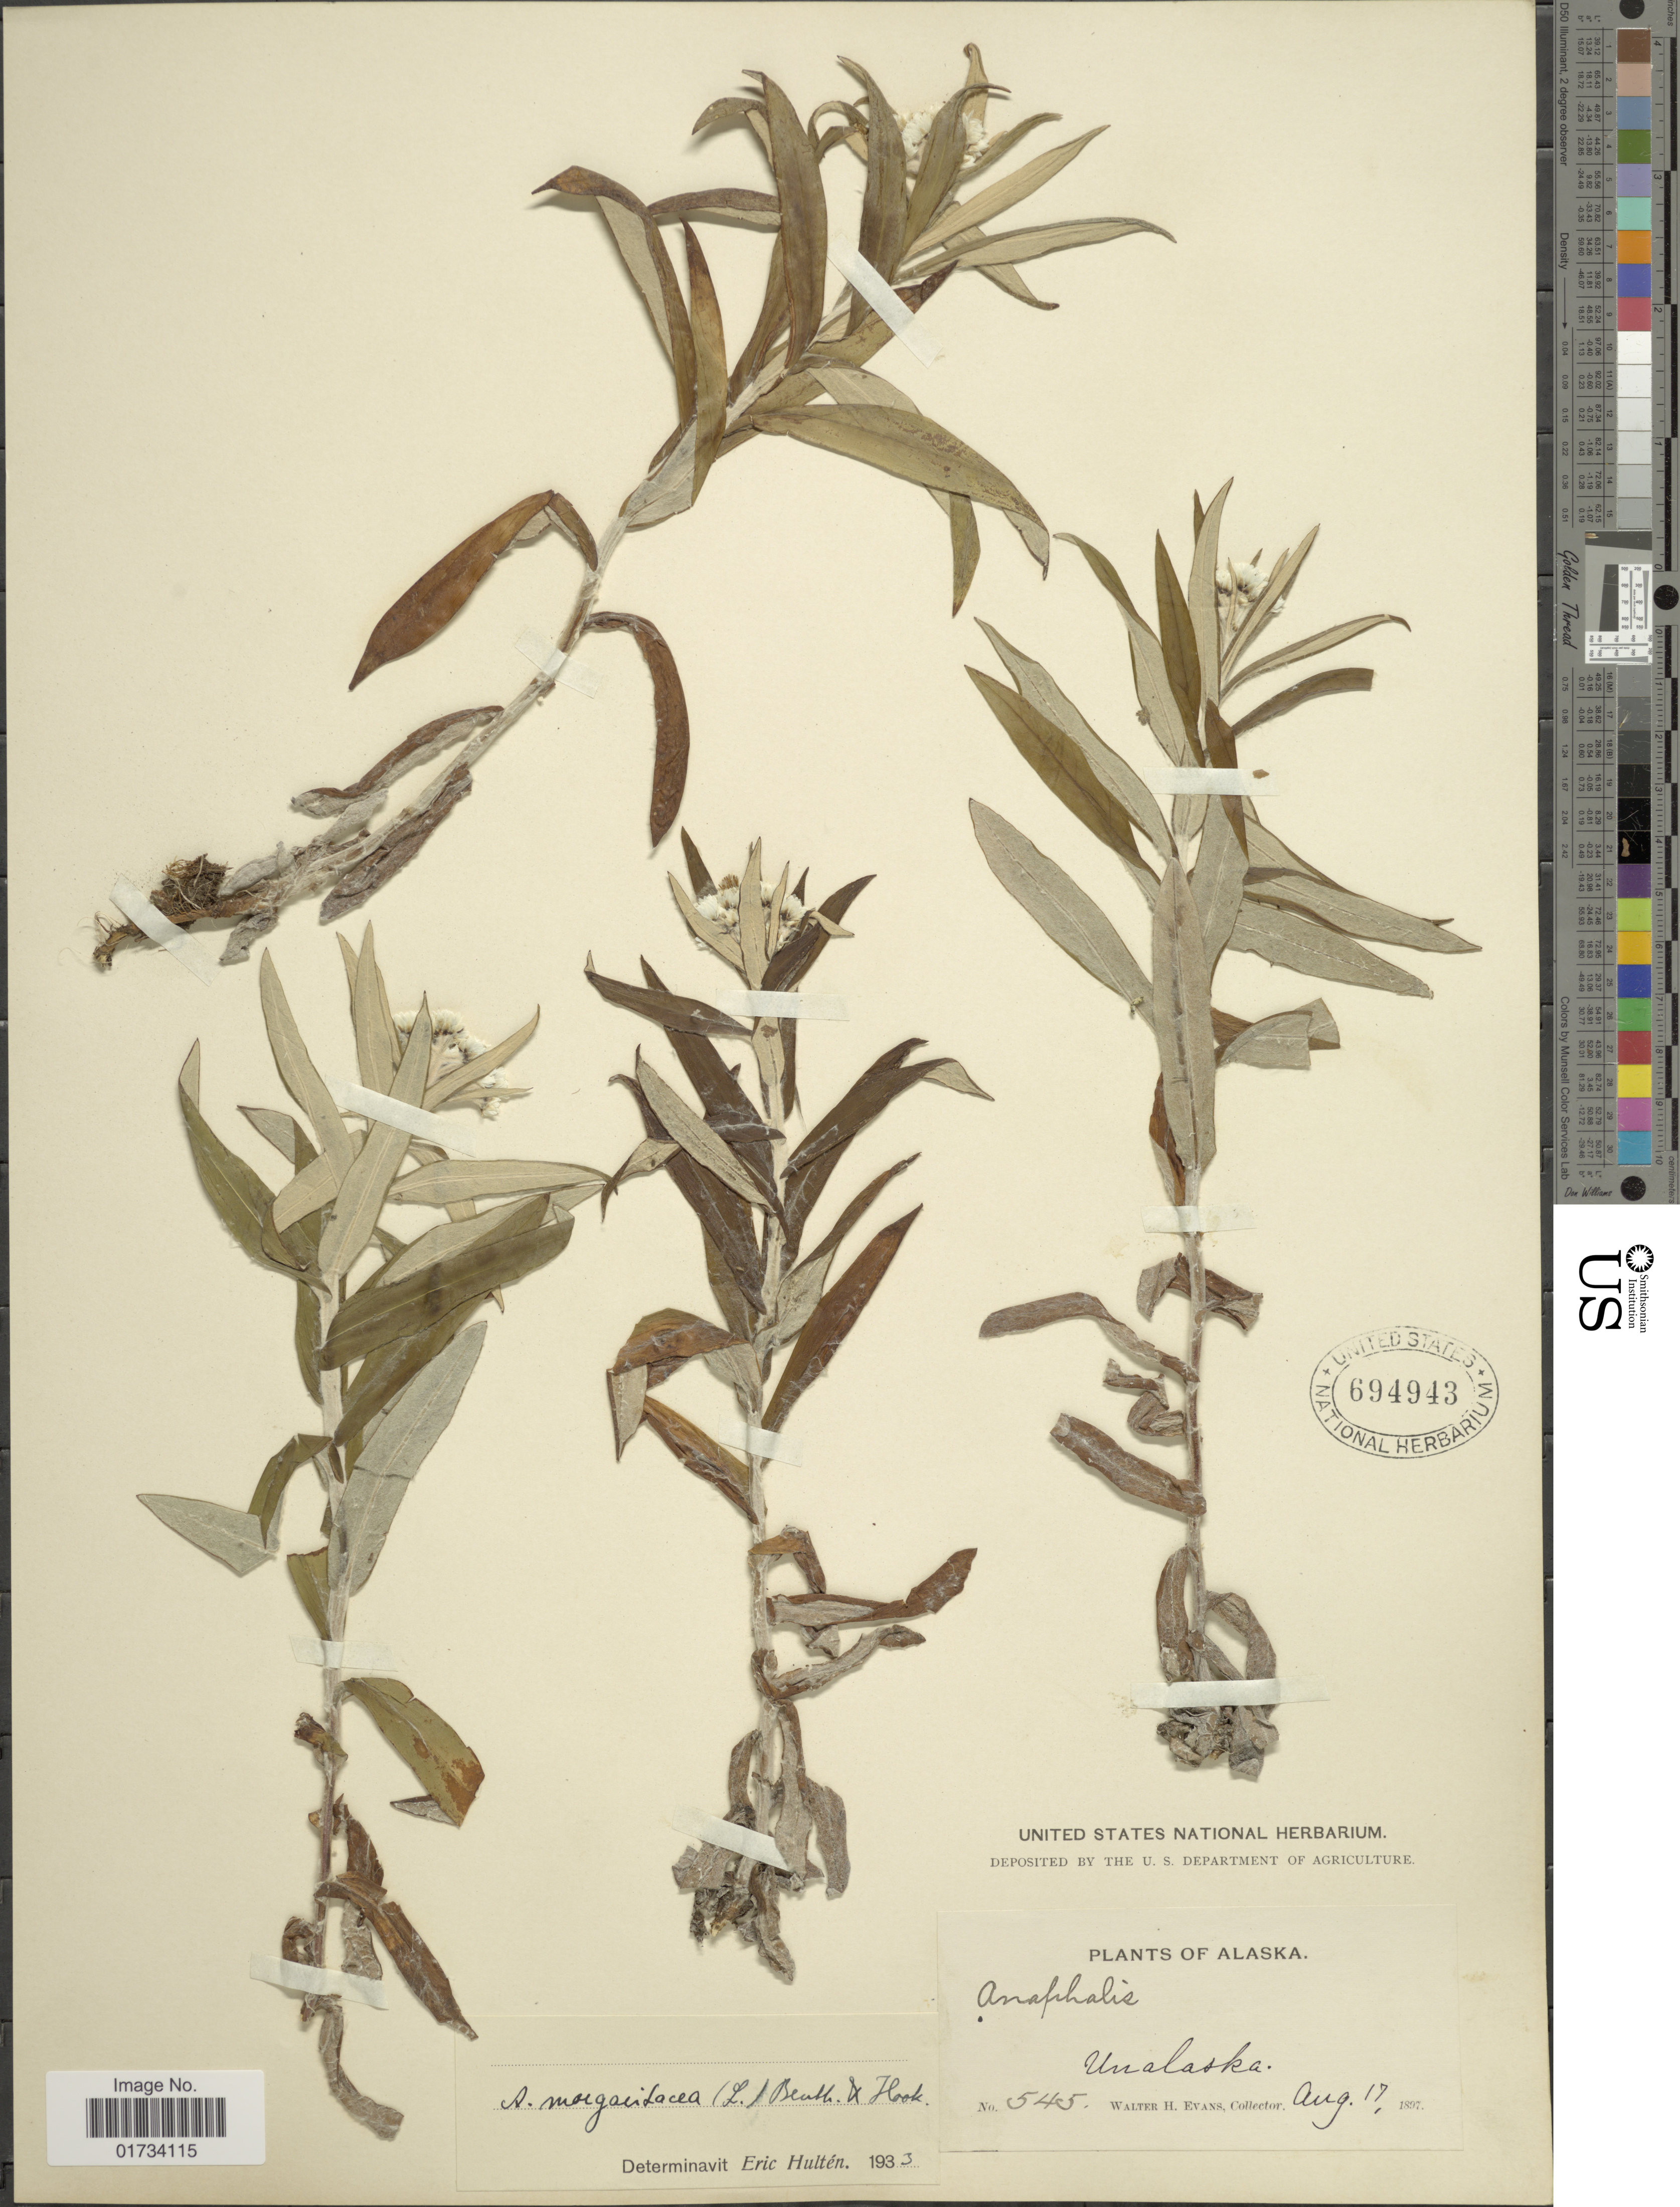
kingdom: Plantae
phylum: Tracheophyta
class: Magnoliopsida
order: Asterales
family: Asteraceae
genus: Anaphalis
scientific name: Anaphalis margaritacea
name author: (L.) Benth. & Hook. f.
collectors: W. H. Evans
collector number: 545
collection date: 1897-08-17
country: United States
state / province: Alaska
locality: Unalaska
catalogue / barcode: US 694943